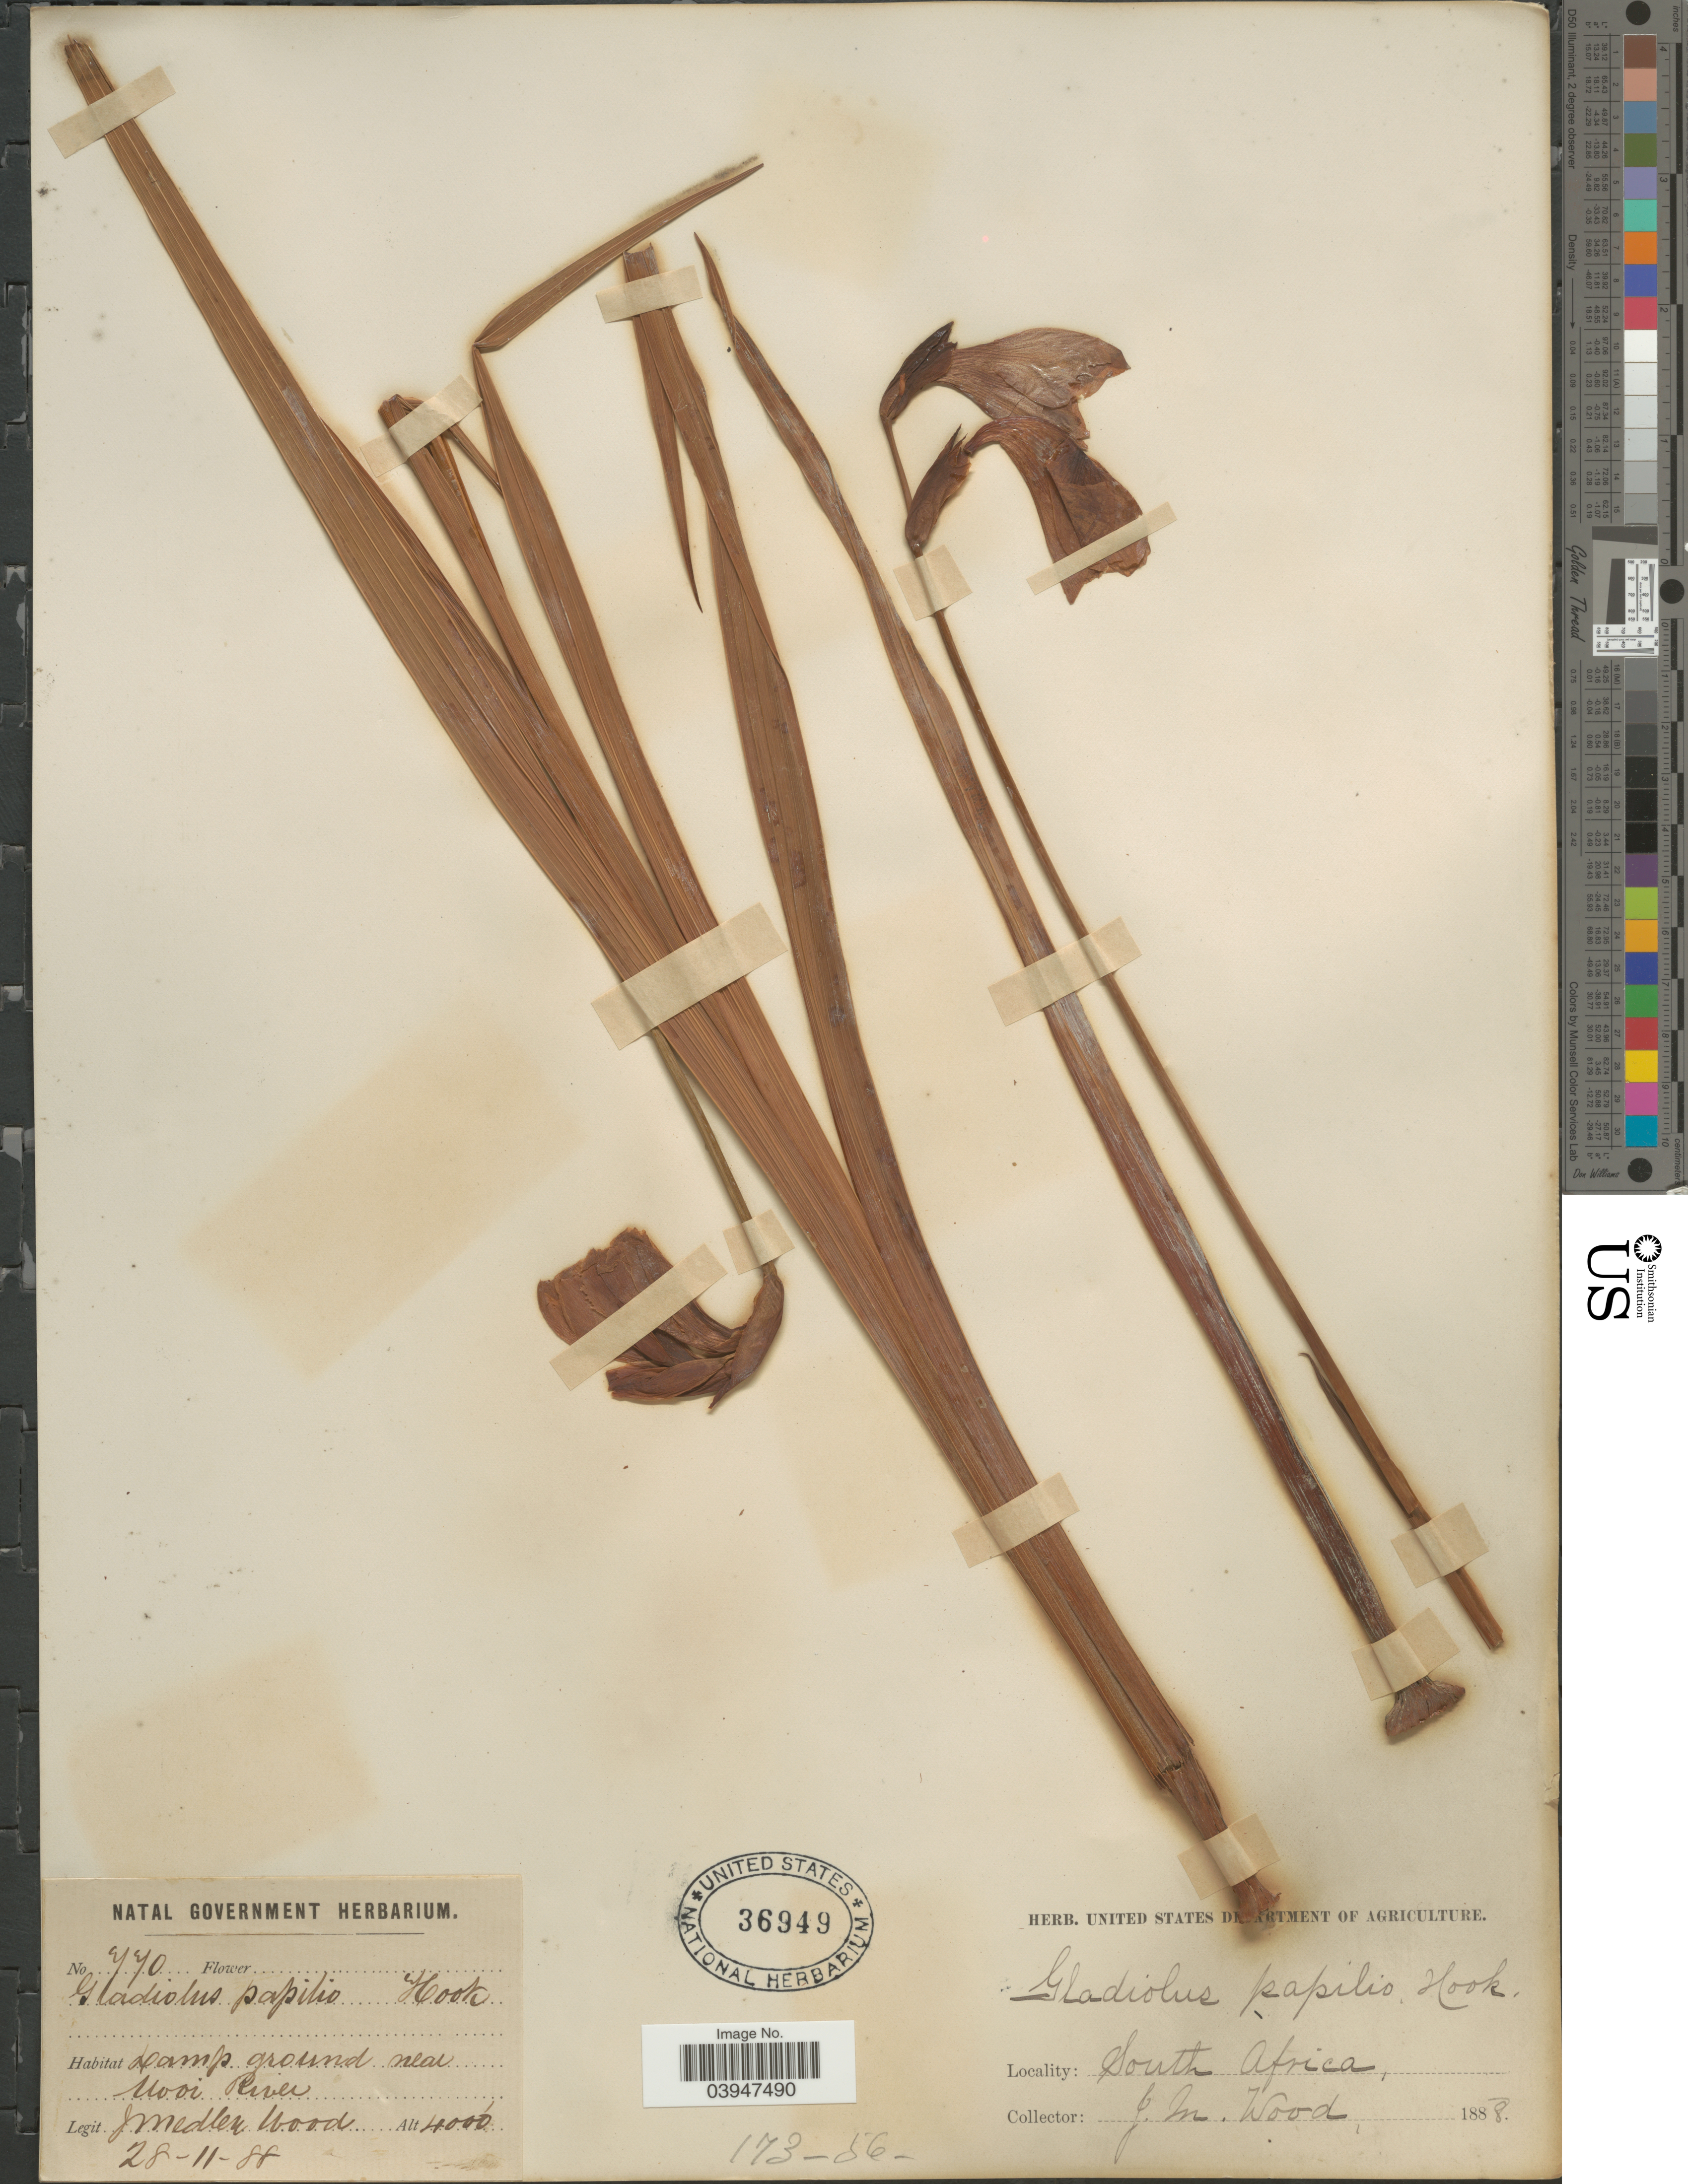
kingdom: Plantae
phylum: Tracheophyta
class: Liliopsida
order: Asparagales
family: Iridaceae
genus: Gladiolus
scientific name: Gladiolus papilio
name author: Hook. f.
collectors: J. Medley Wood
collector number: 770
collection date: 1888-11-28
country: South Africa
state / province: KwaZulu-Natal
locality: Damp ground near Mooi River.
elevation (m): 1219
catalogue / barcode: US 36949